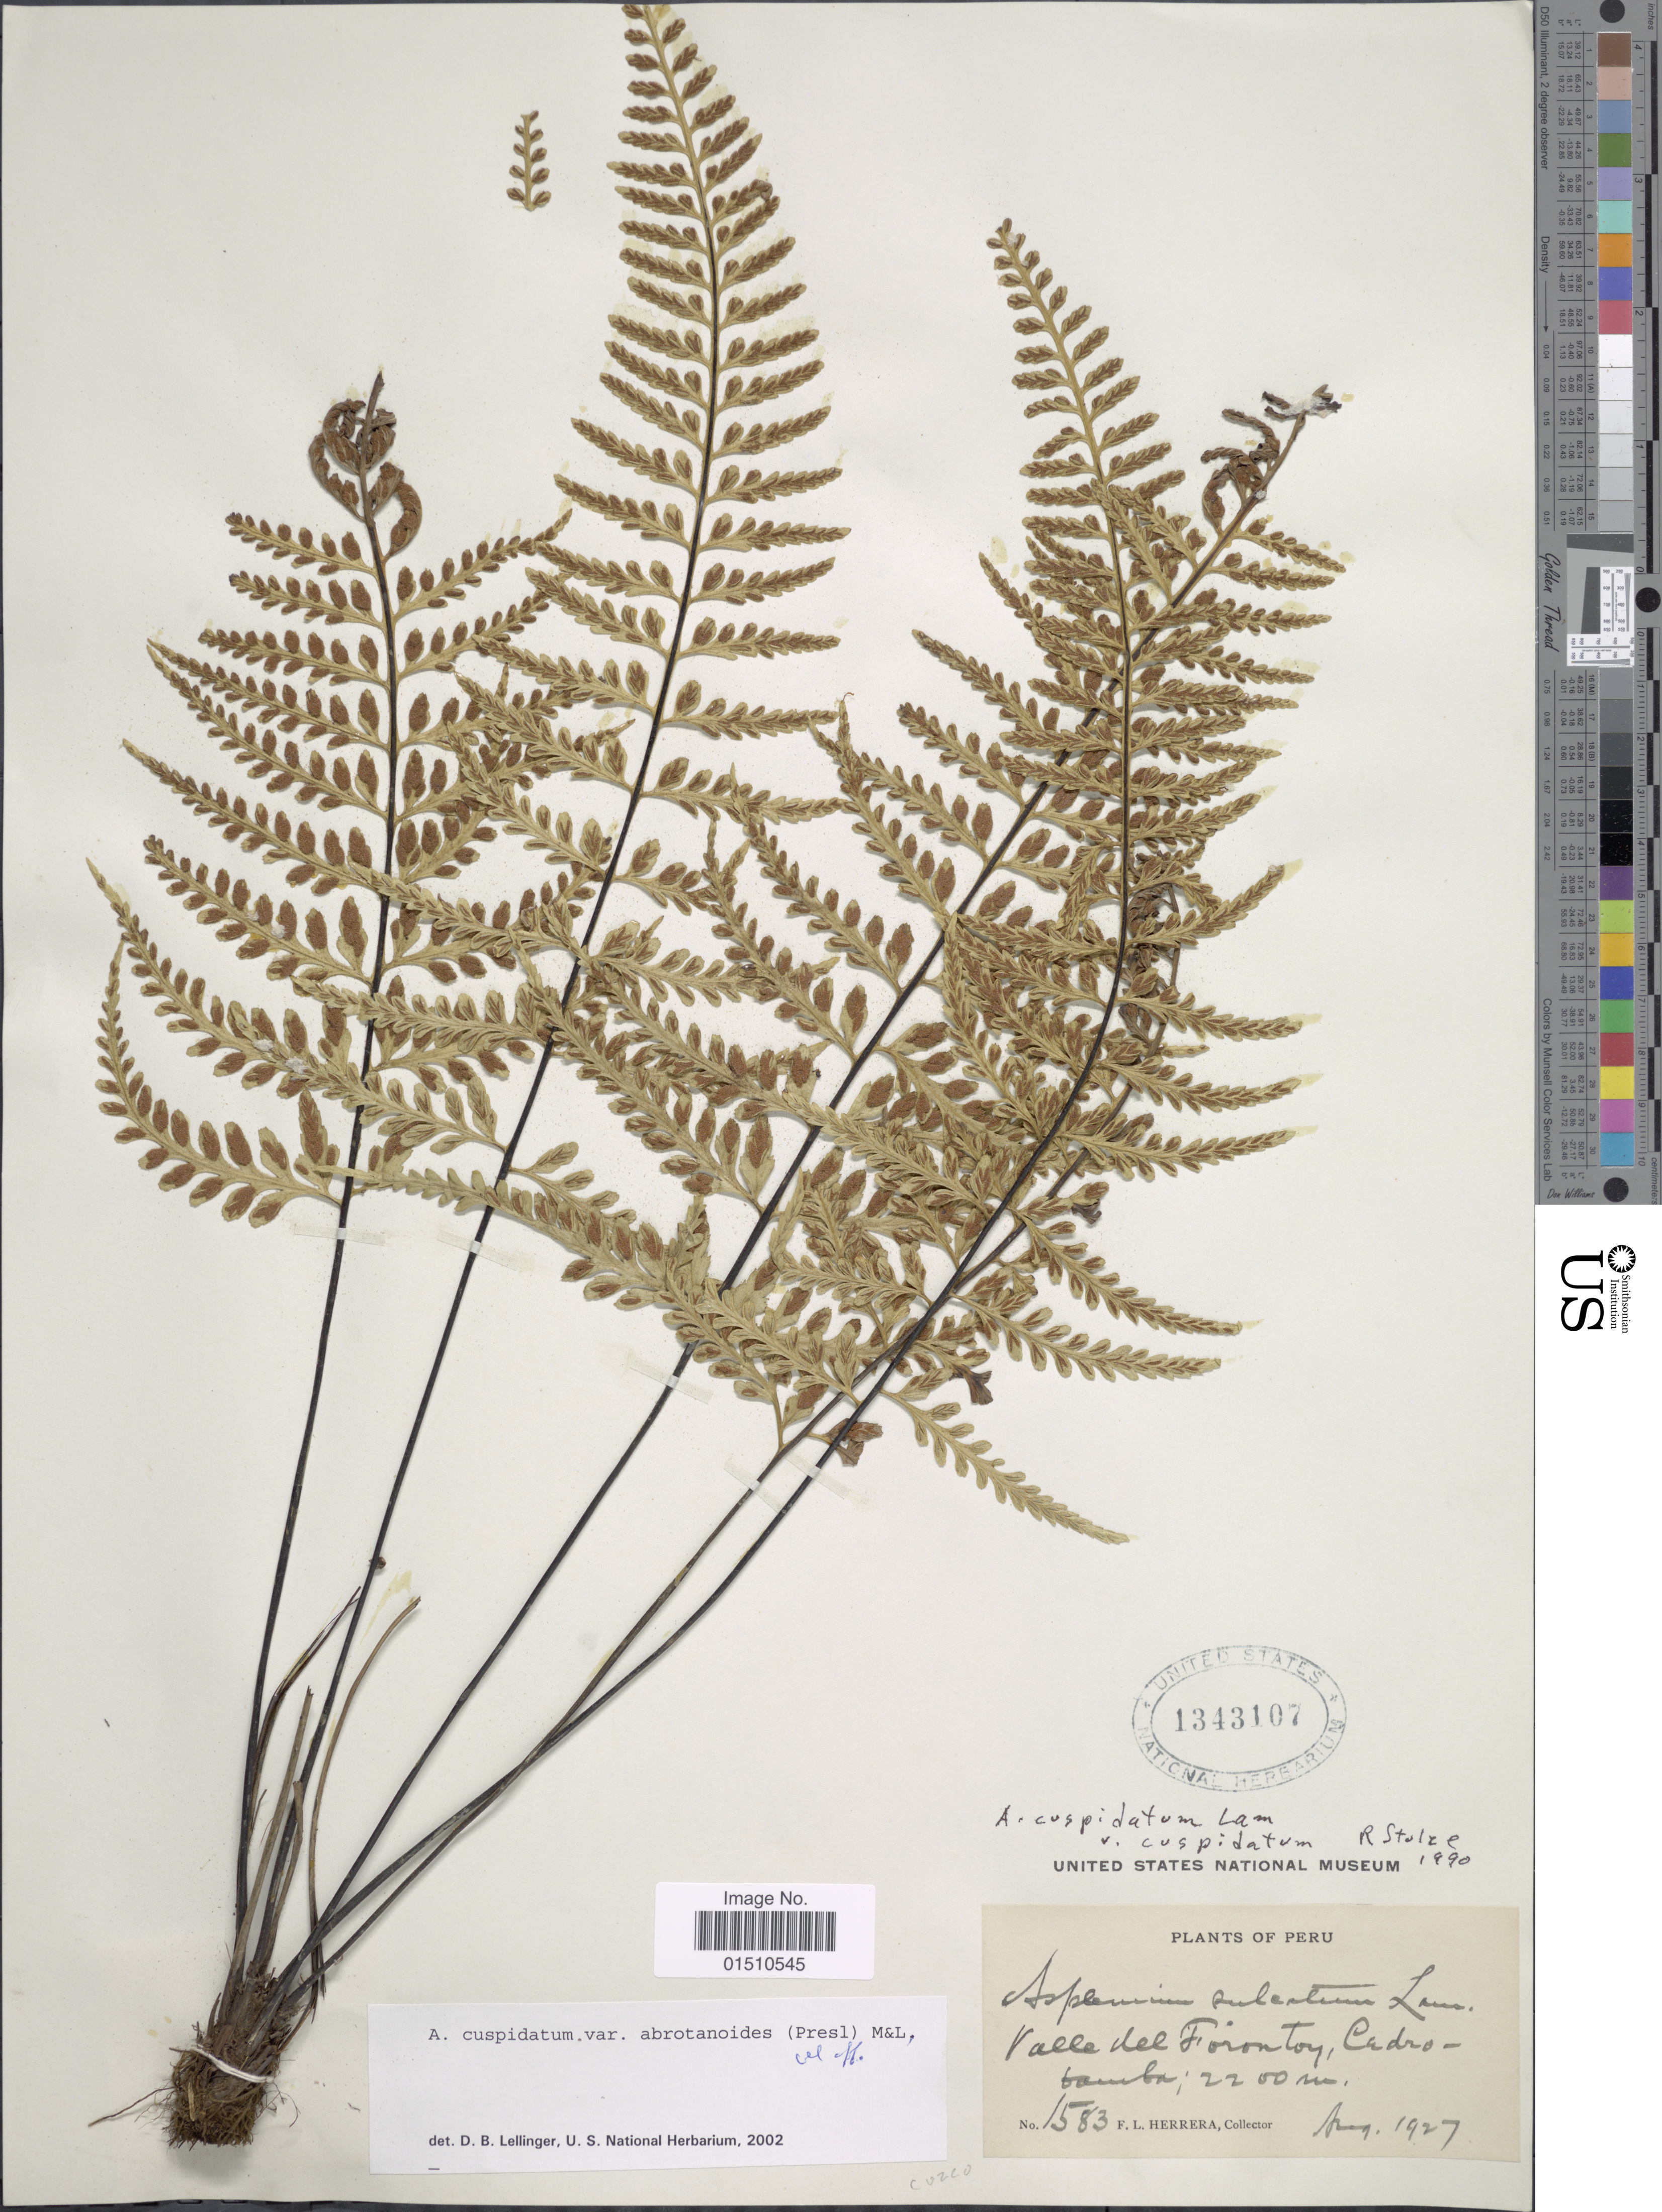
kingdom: Plantae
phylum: Tracheophyta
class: Polypodiopsida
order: Polypodiales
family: Aspleniaceae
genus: Asplenium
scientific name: Asplenium cuspidatum var. abrotanoides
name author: (C. Presl) C.V. Morton & Lellinger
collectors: F. L. Herrera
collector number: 1583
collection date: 1927-08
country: Peru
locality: Peru, Valle del Fiorontoy, Cadrotamba.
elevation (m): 2200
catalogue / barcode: US 1343107